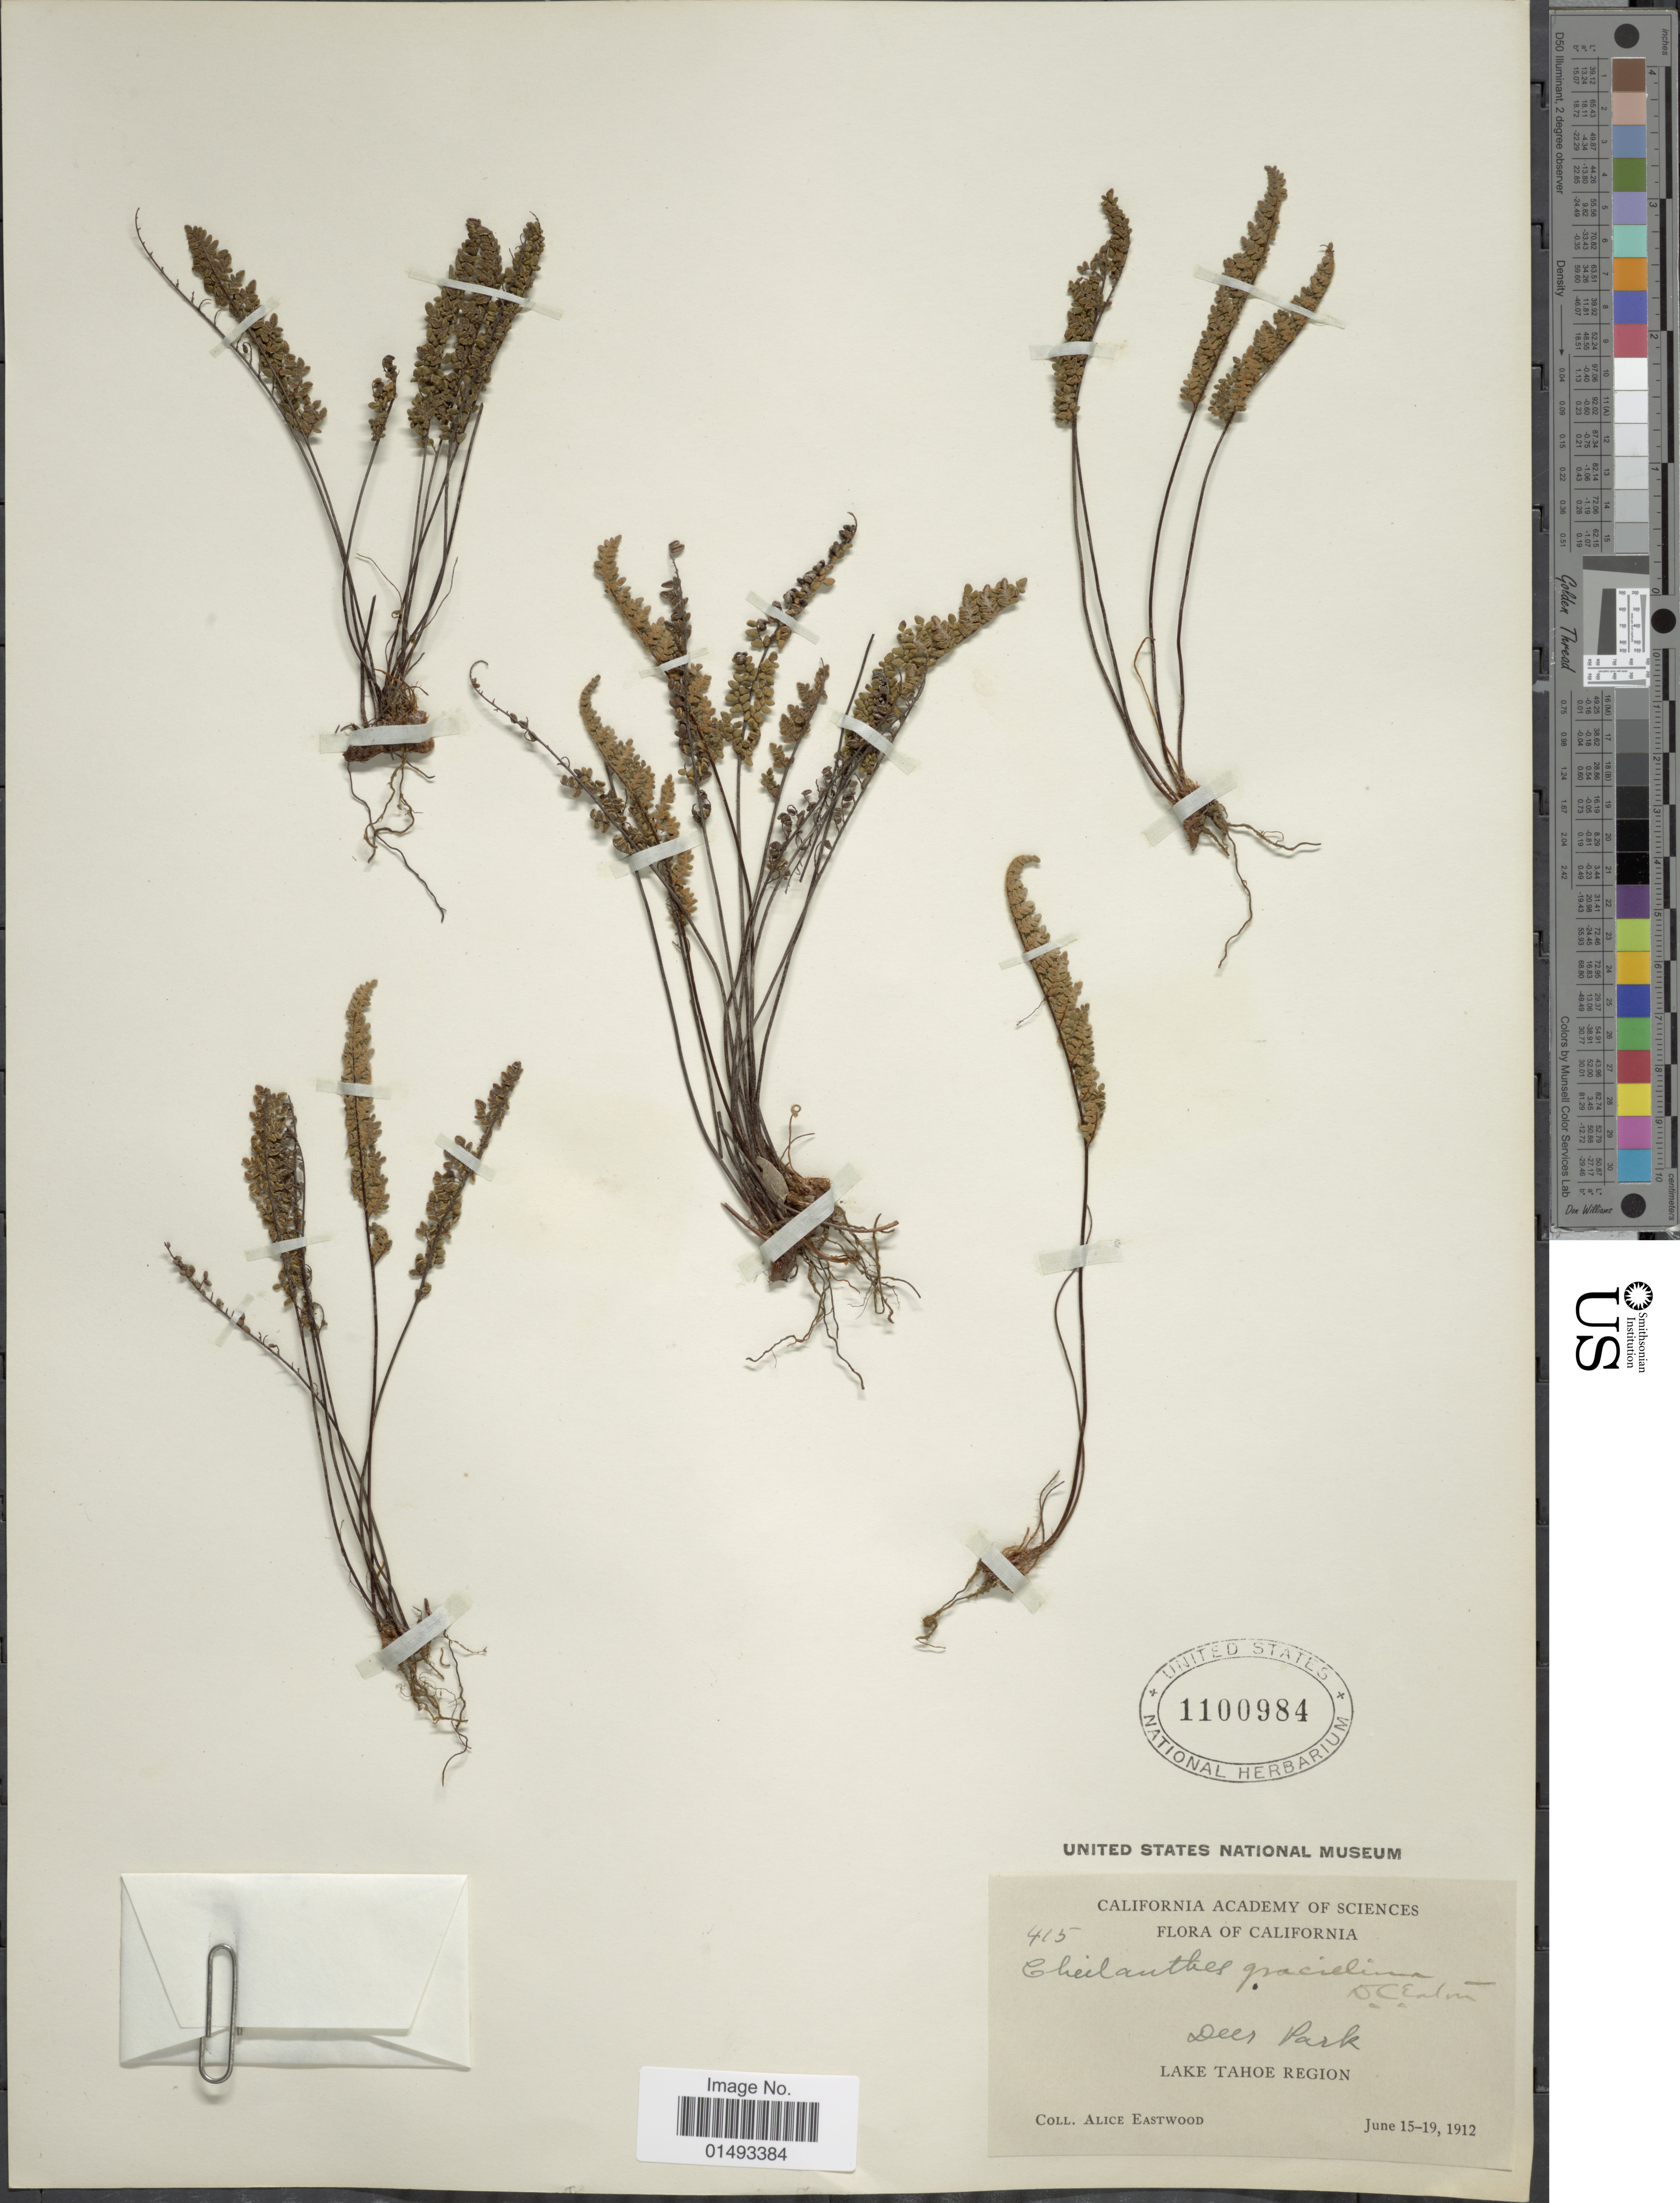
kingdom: Plantae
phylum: Tracheophyta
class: Polypodiopsida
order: Polypodiales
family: Pteridaceae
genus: Myriopteris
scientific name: Myriopteris gracillima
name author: (D.C. Eaton) J. Sm.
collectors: A. Eastwood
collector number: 415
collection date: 1912-06-15/1912-06-19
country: United States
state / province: California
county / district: Sierra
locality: Deer Park, Lake Tahoe Region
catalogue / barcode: US 1100984